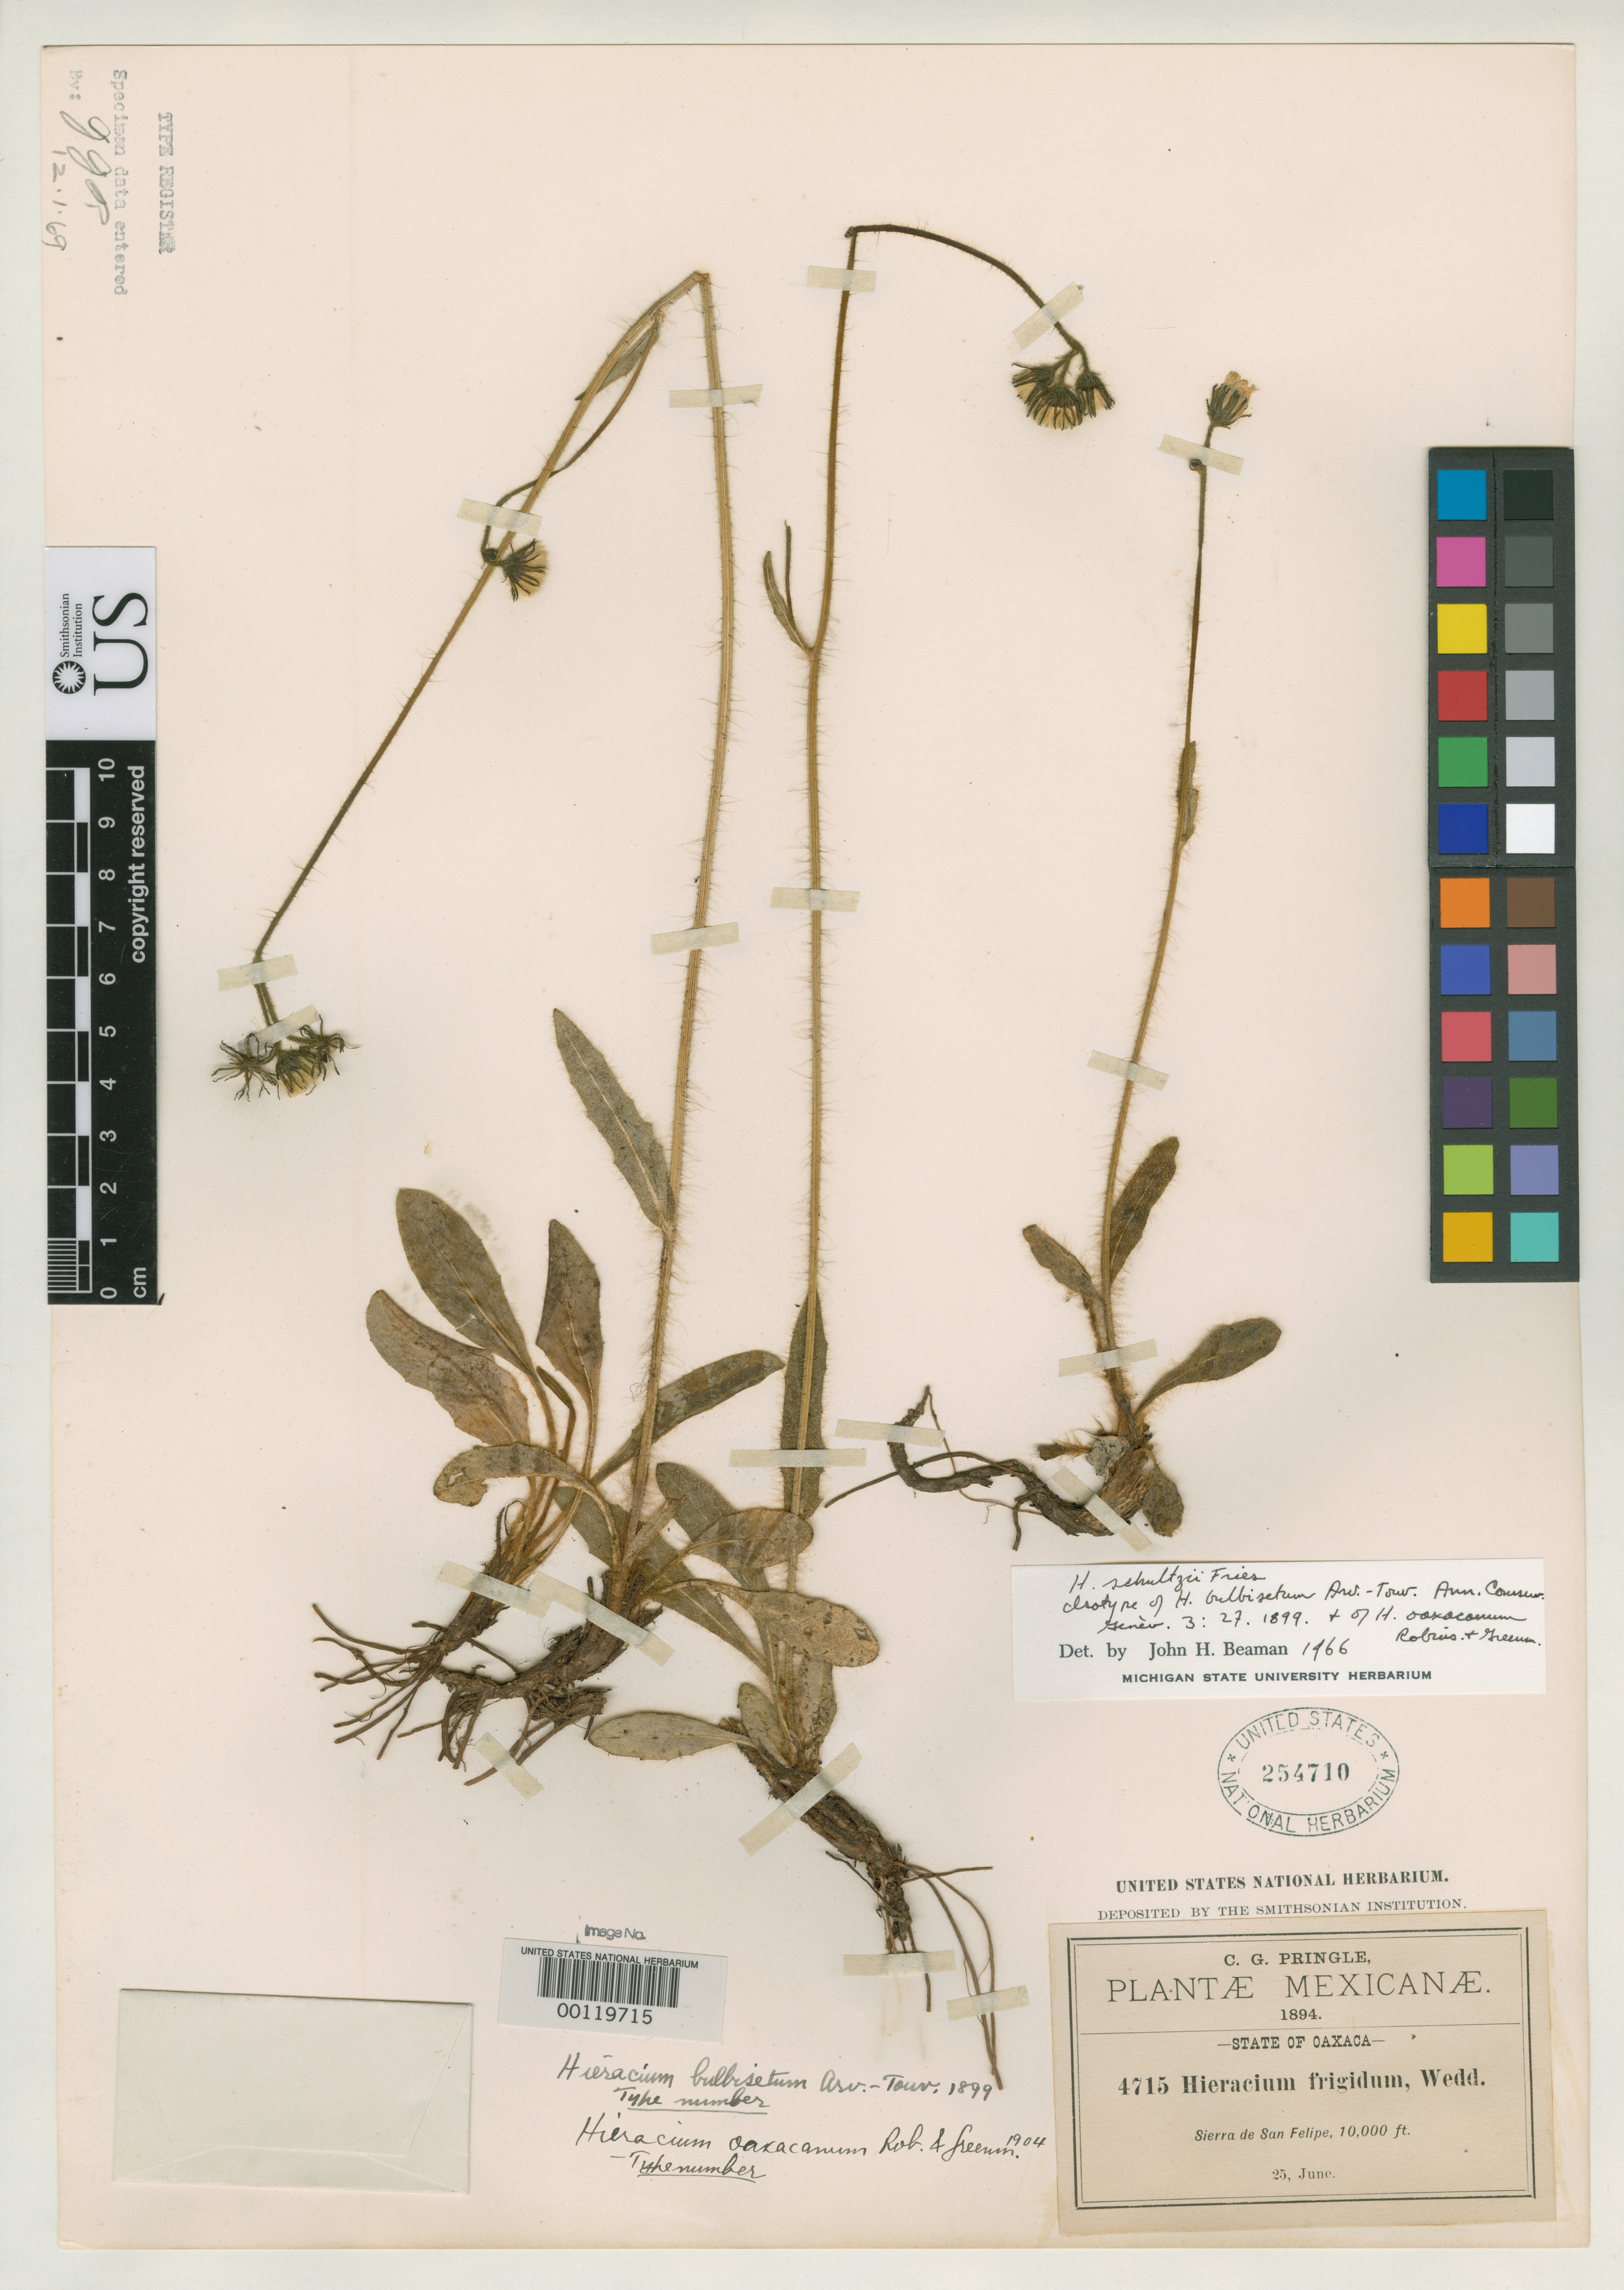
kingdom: Plantae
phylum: Tracheophyta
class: Magnoliopsida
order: Asterales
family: Asteraceae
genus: Hieracium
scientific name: Hieracium bulbisetum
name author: Arvet-Touvet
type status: Isotype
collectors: C. G. Pringle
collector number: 4715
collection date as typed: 25 Jun 1894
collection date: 1894-06-25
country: Mexico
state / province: Oaxaca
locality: Sierra de San Felipe.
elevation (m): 3048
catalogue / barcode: US 254710